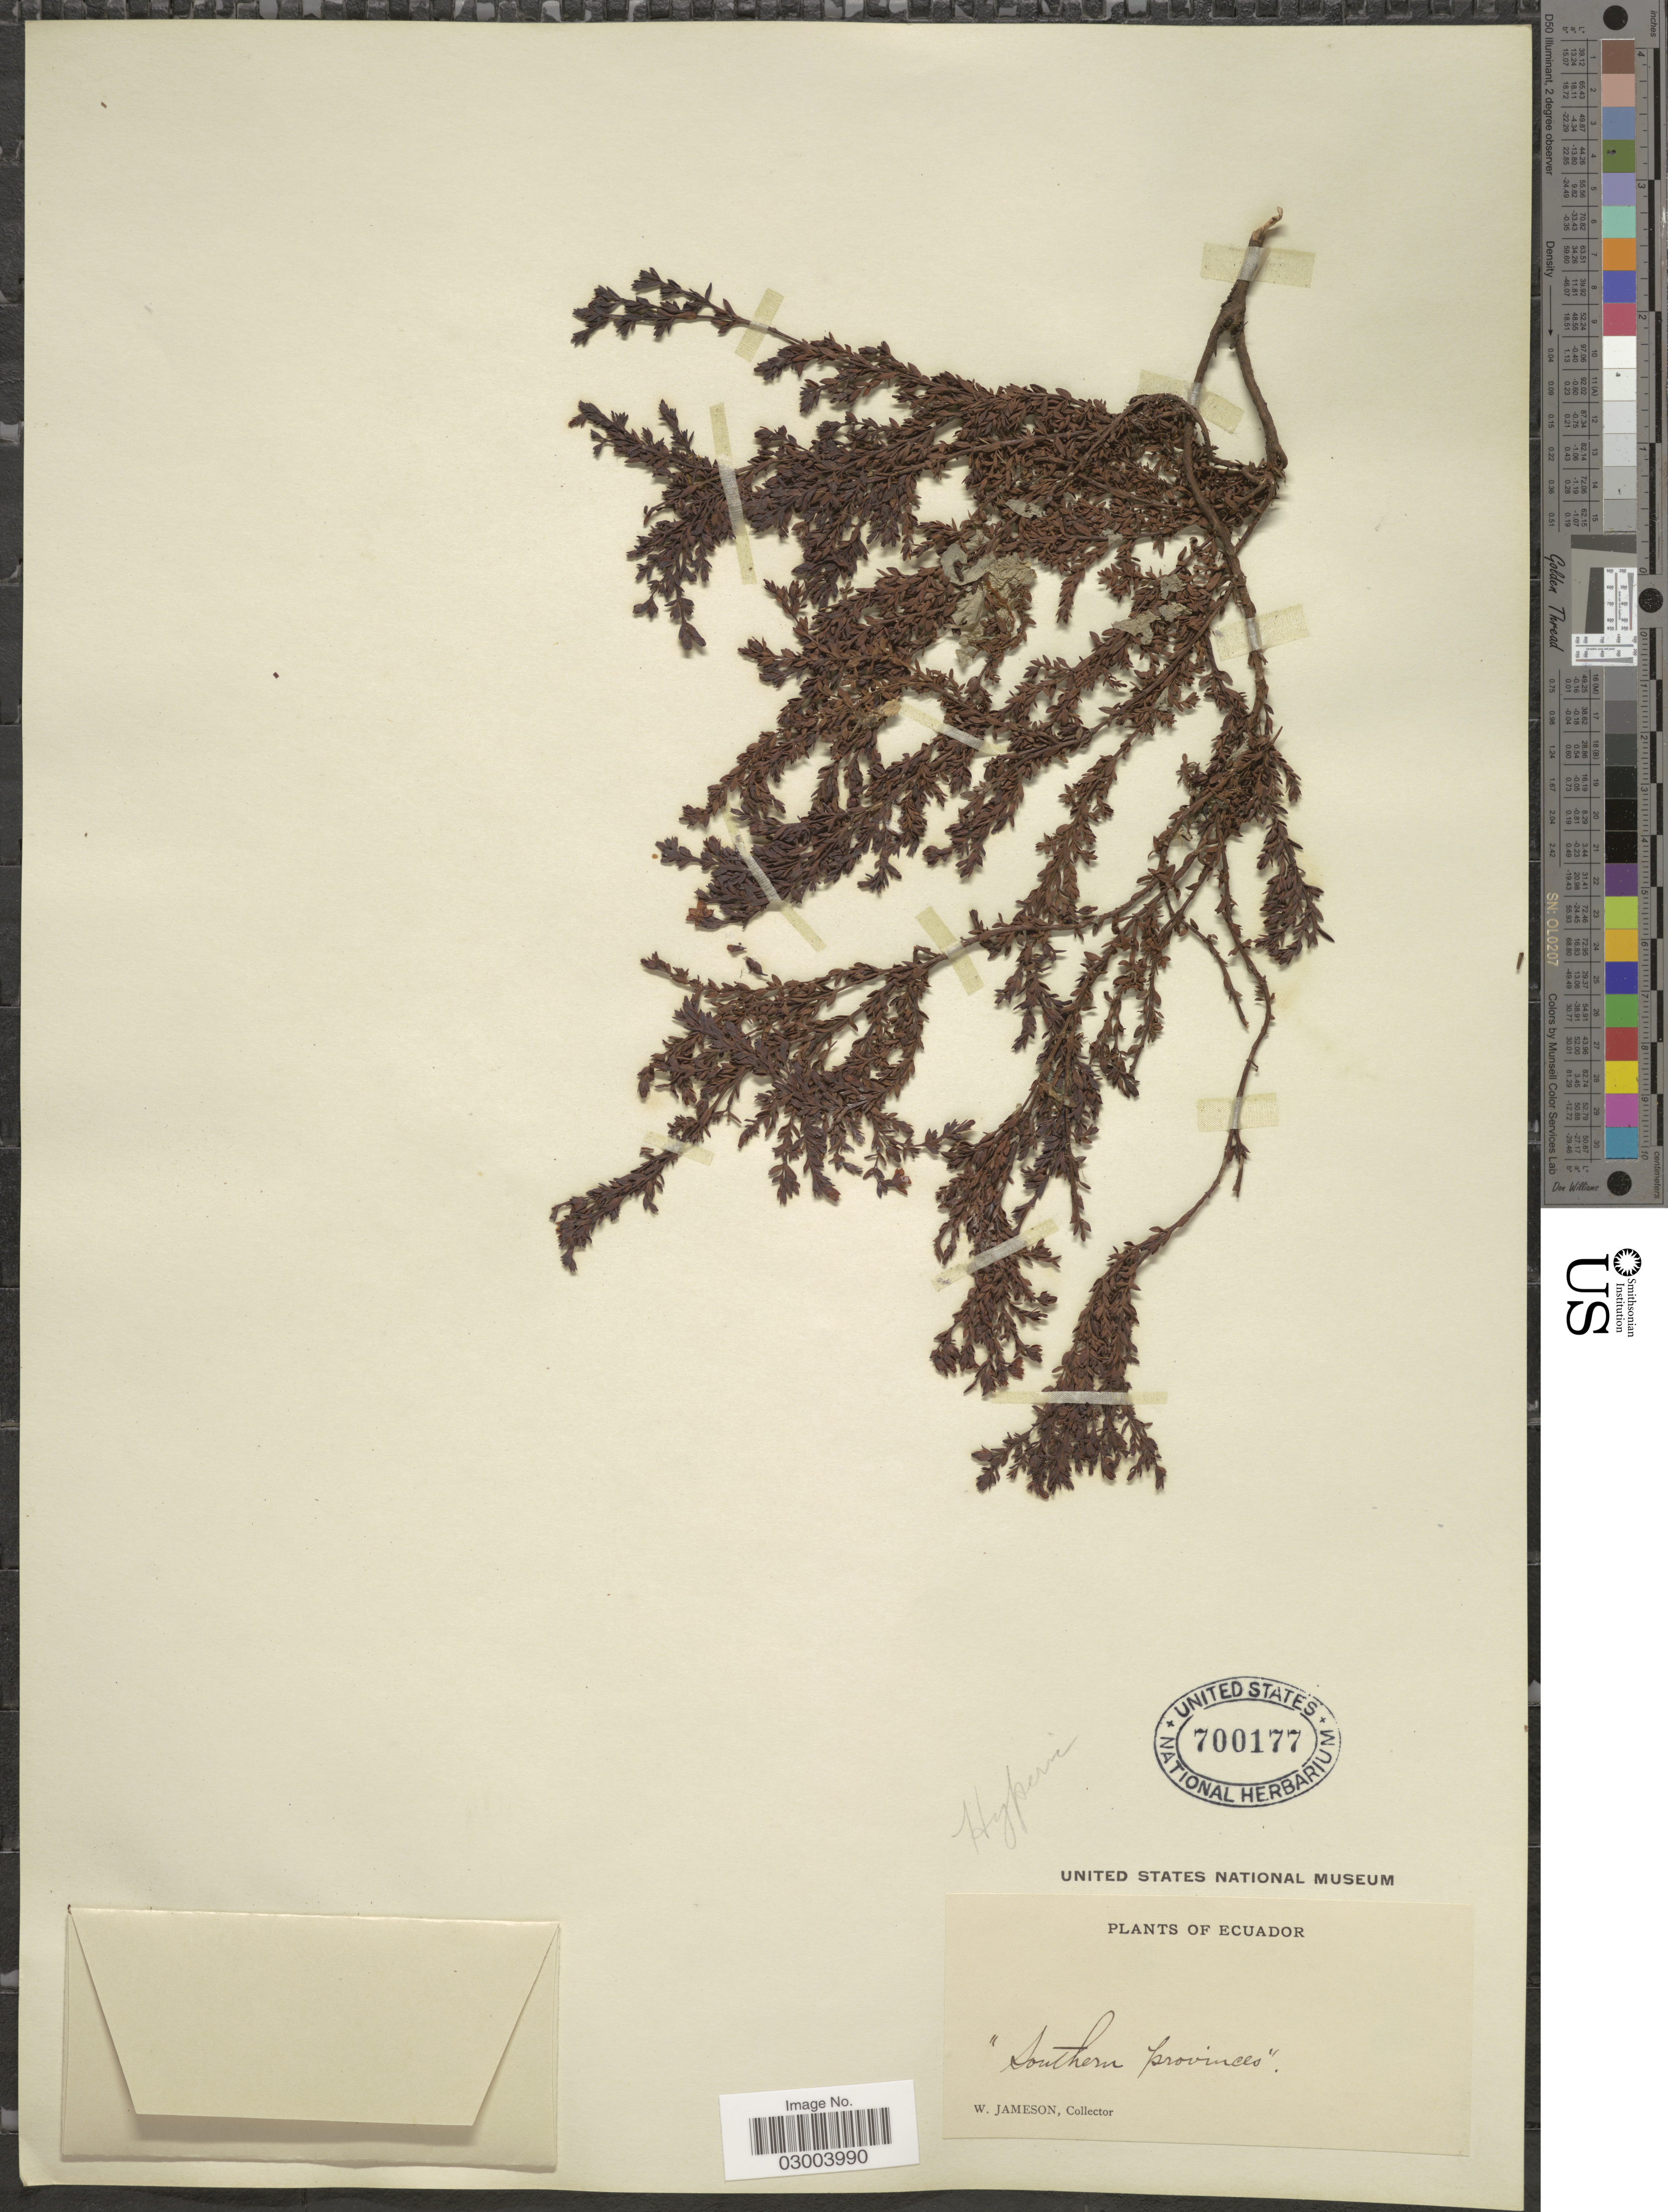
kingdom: Plantae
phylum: Tracheophyta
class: Magnoliopsida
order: Malpighiales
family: Hypericaceae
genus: Hypericum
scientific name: Hypericum loxense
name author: Benth.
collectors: W. Jameson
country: Ecuador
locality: Southern provinces.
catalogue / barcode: US 700177